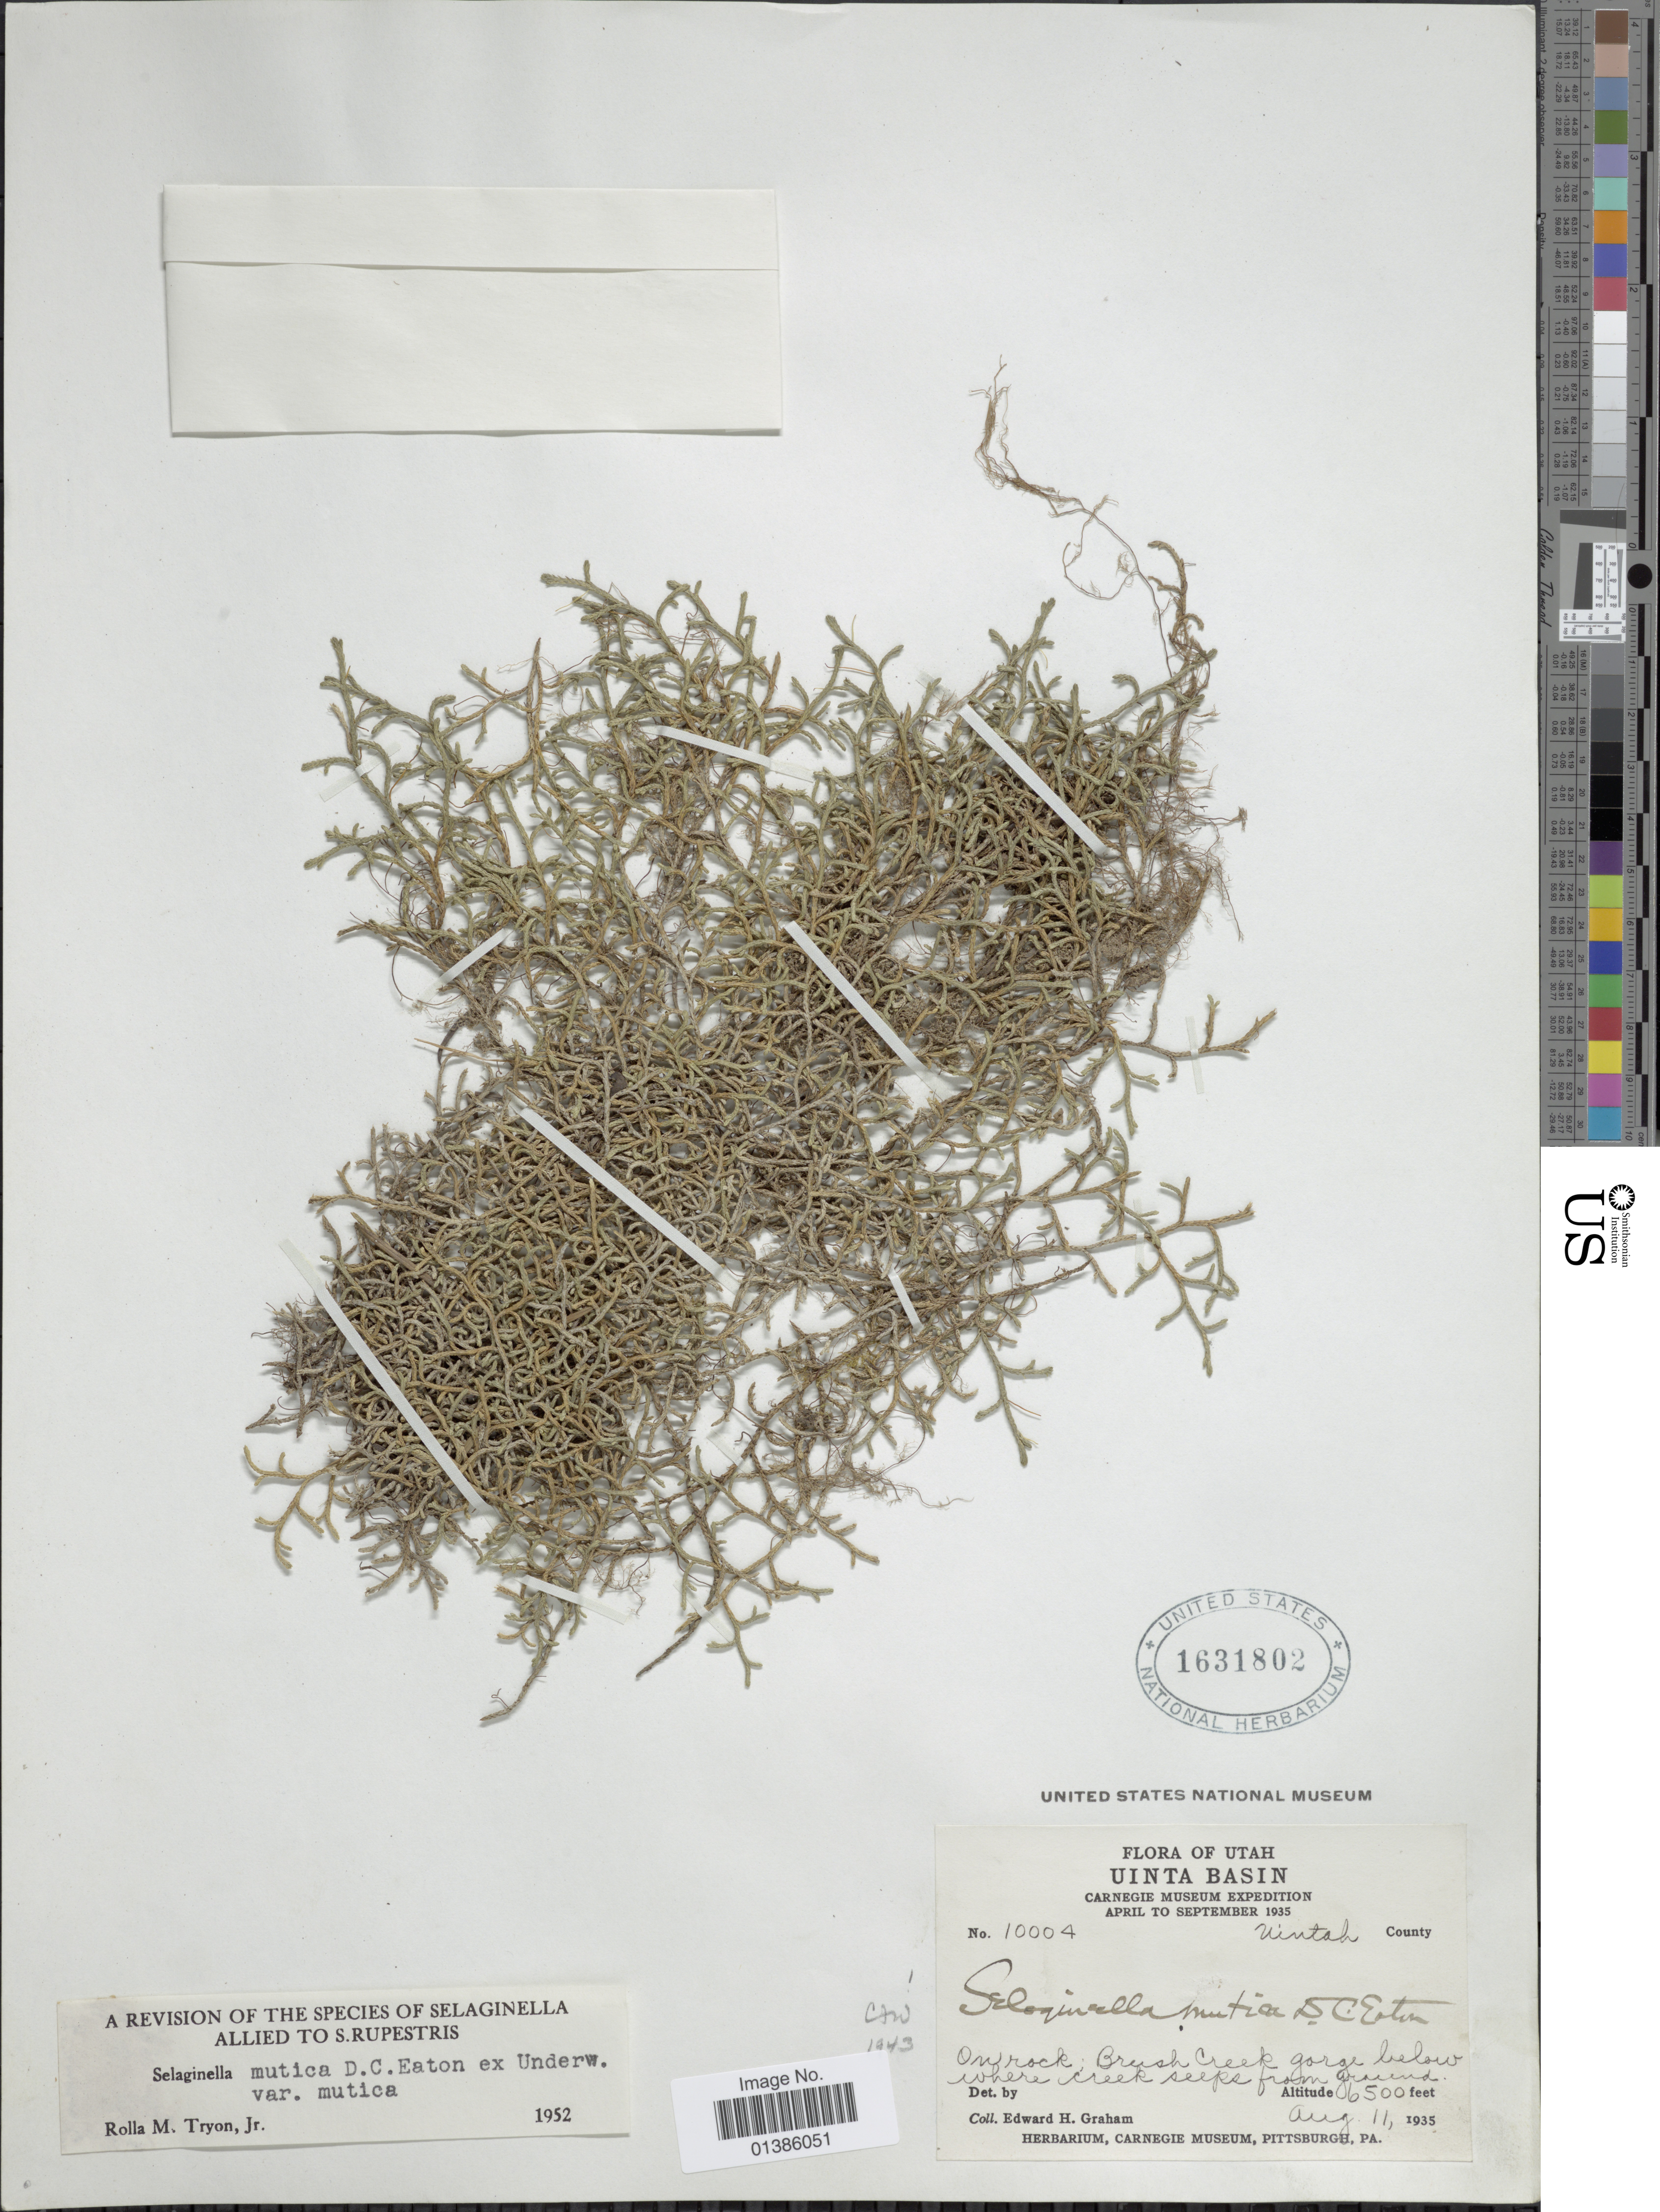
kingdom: Plantae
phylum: Tracheophyta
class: Lycopodiopsida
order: Selaginellales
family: Selaginellaceae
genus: Selaginella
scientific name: Selaginella mutica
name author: D.C. Eaton in Underw.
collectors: E. H. Graham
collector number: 10004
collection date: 1935-08-11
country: United States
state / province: Utah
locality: Uinta Basin. Uintah County.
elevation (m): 1981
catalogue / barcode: US 1631802